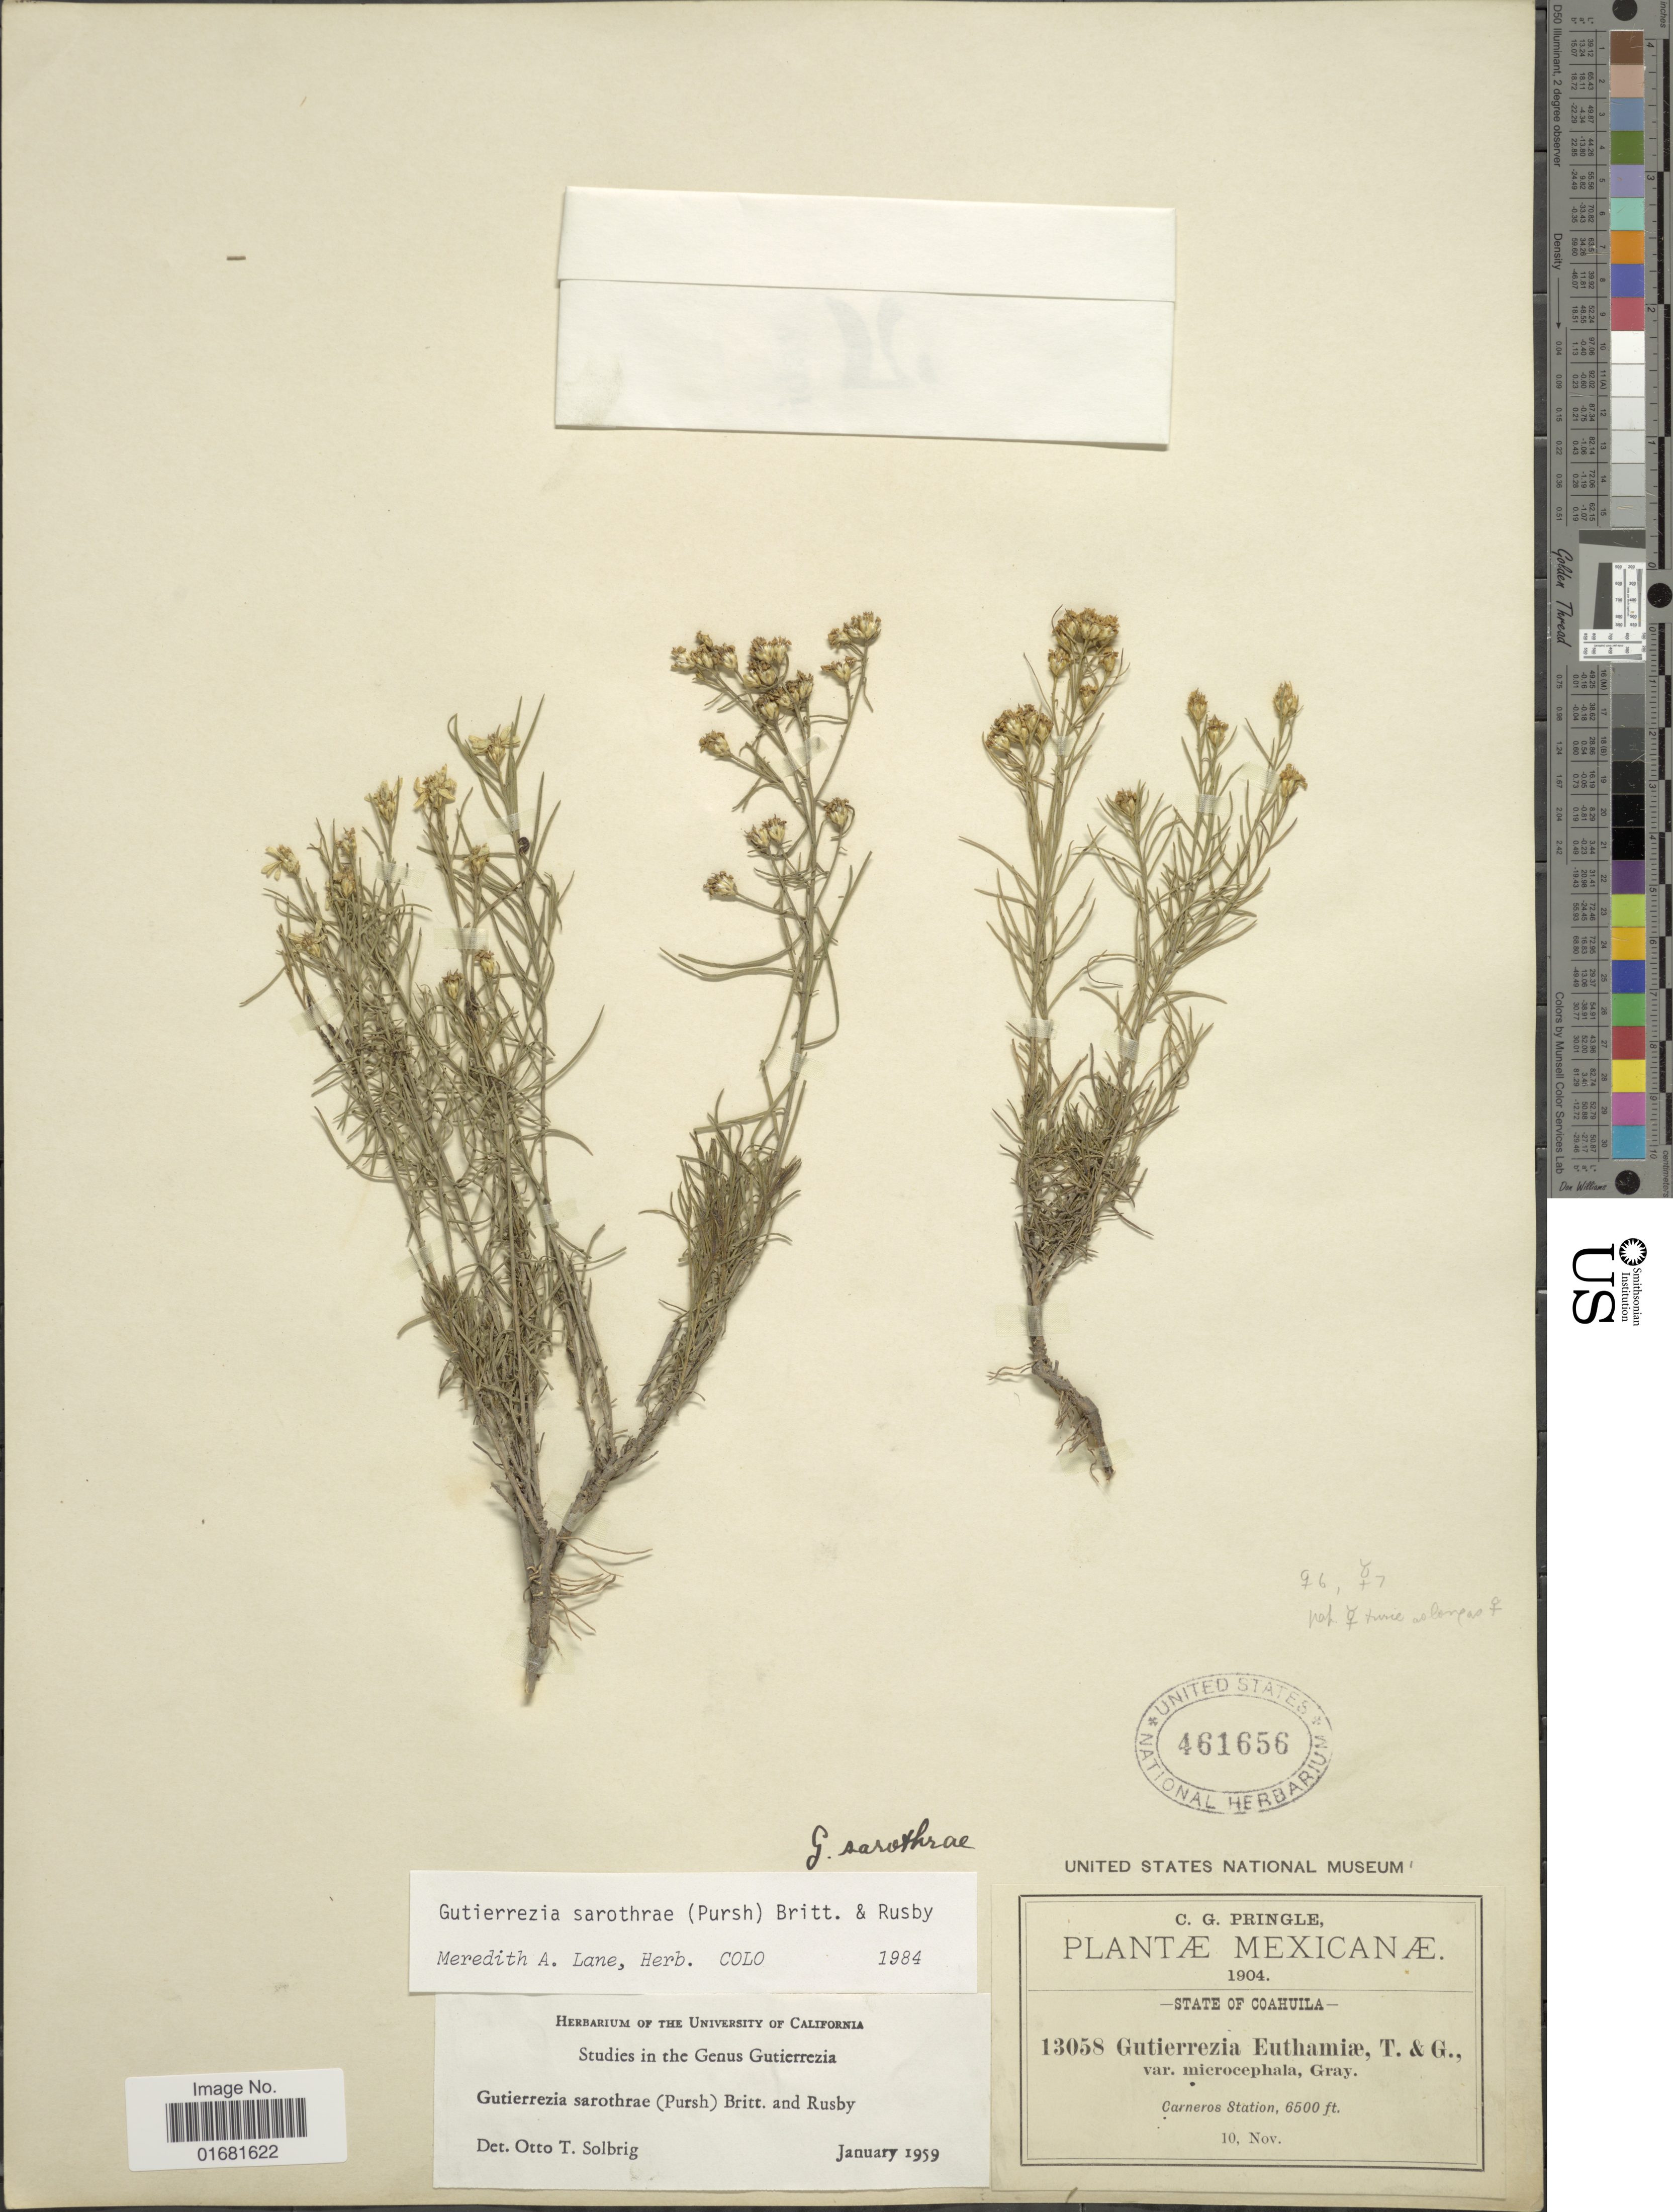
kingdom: Plantae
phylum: Tracheophyta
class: Magnoliopsida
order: Asterales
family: Asteraceae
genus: Gutierrezia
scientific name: Gutierrezia sarothrae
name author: (Pursh) Britton & Rusby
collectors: C. G. Pringle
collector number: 13058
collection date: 1904-11-10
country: Mexico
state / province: Coahuila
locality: State of Coahuila. Carneros Station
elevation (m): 1981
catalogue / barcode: US 461656